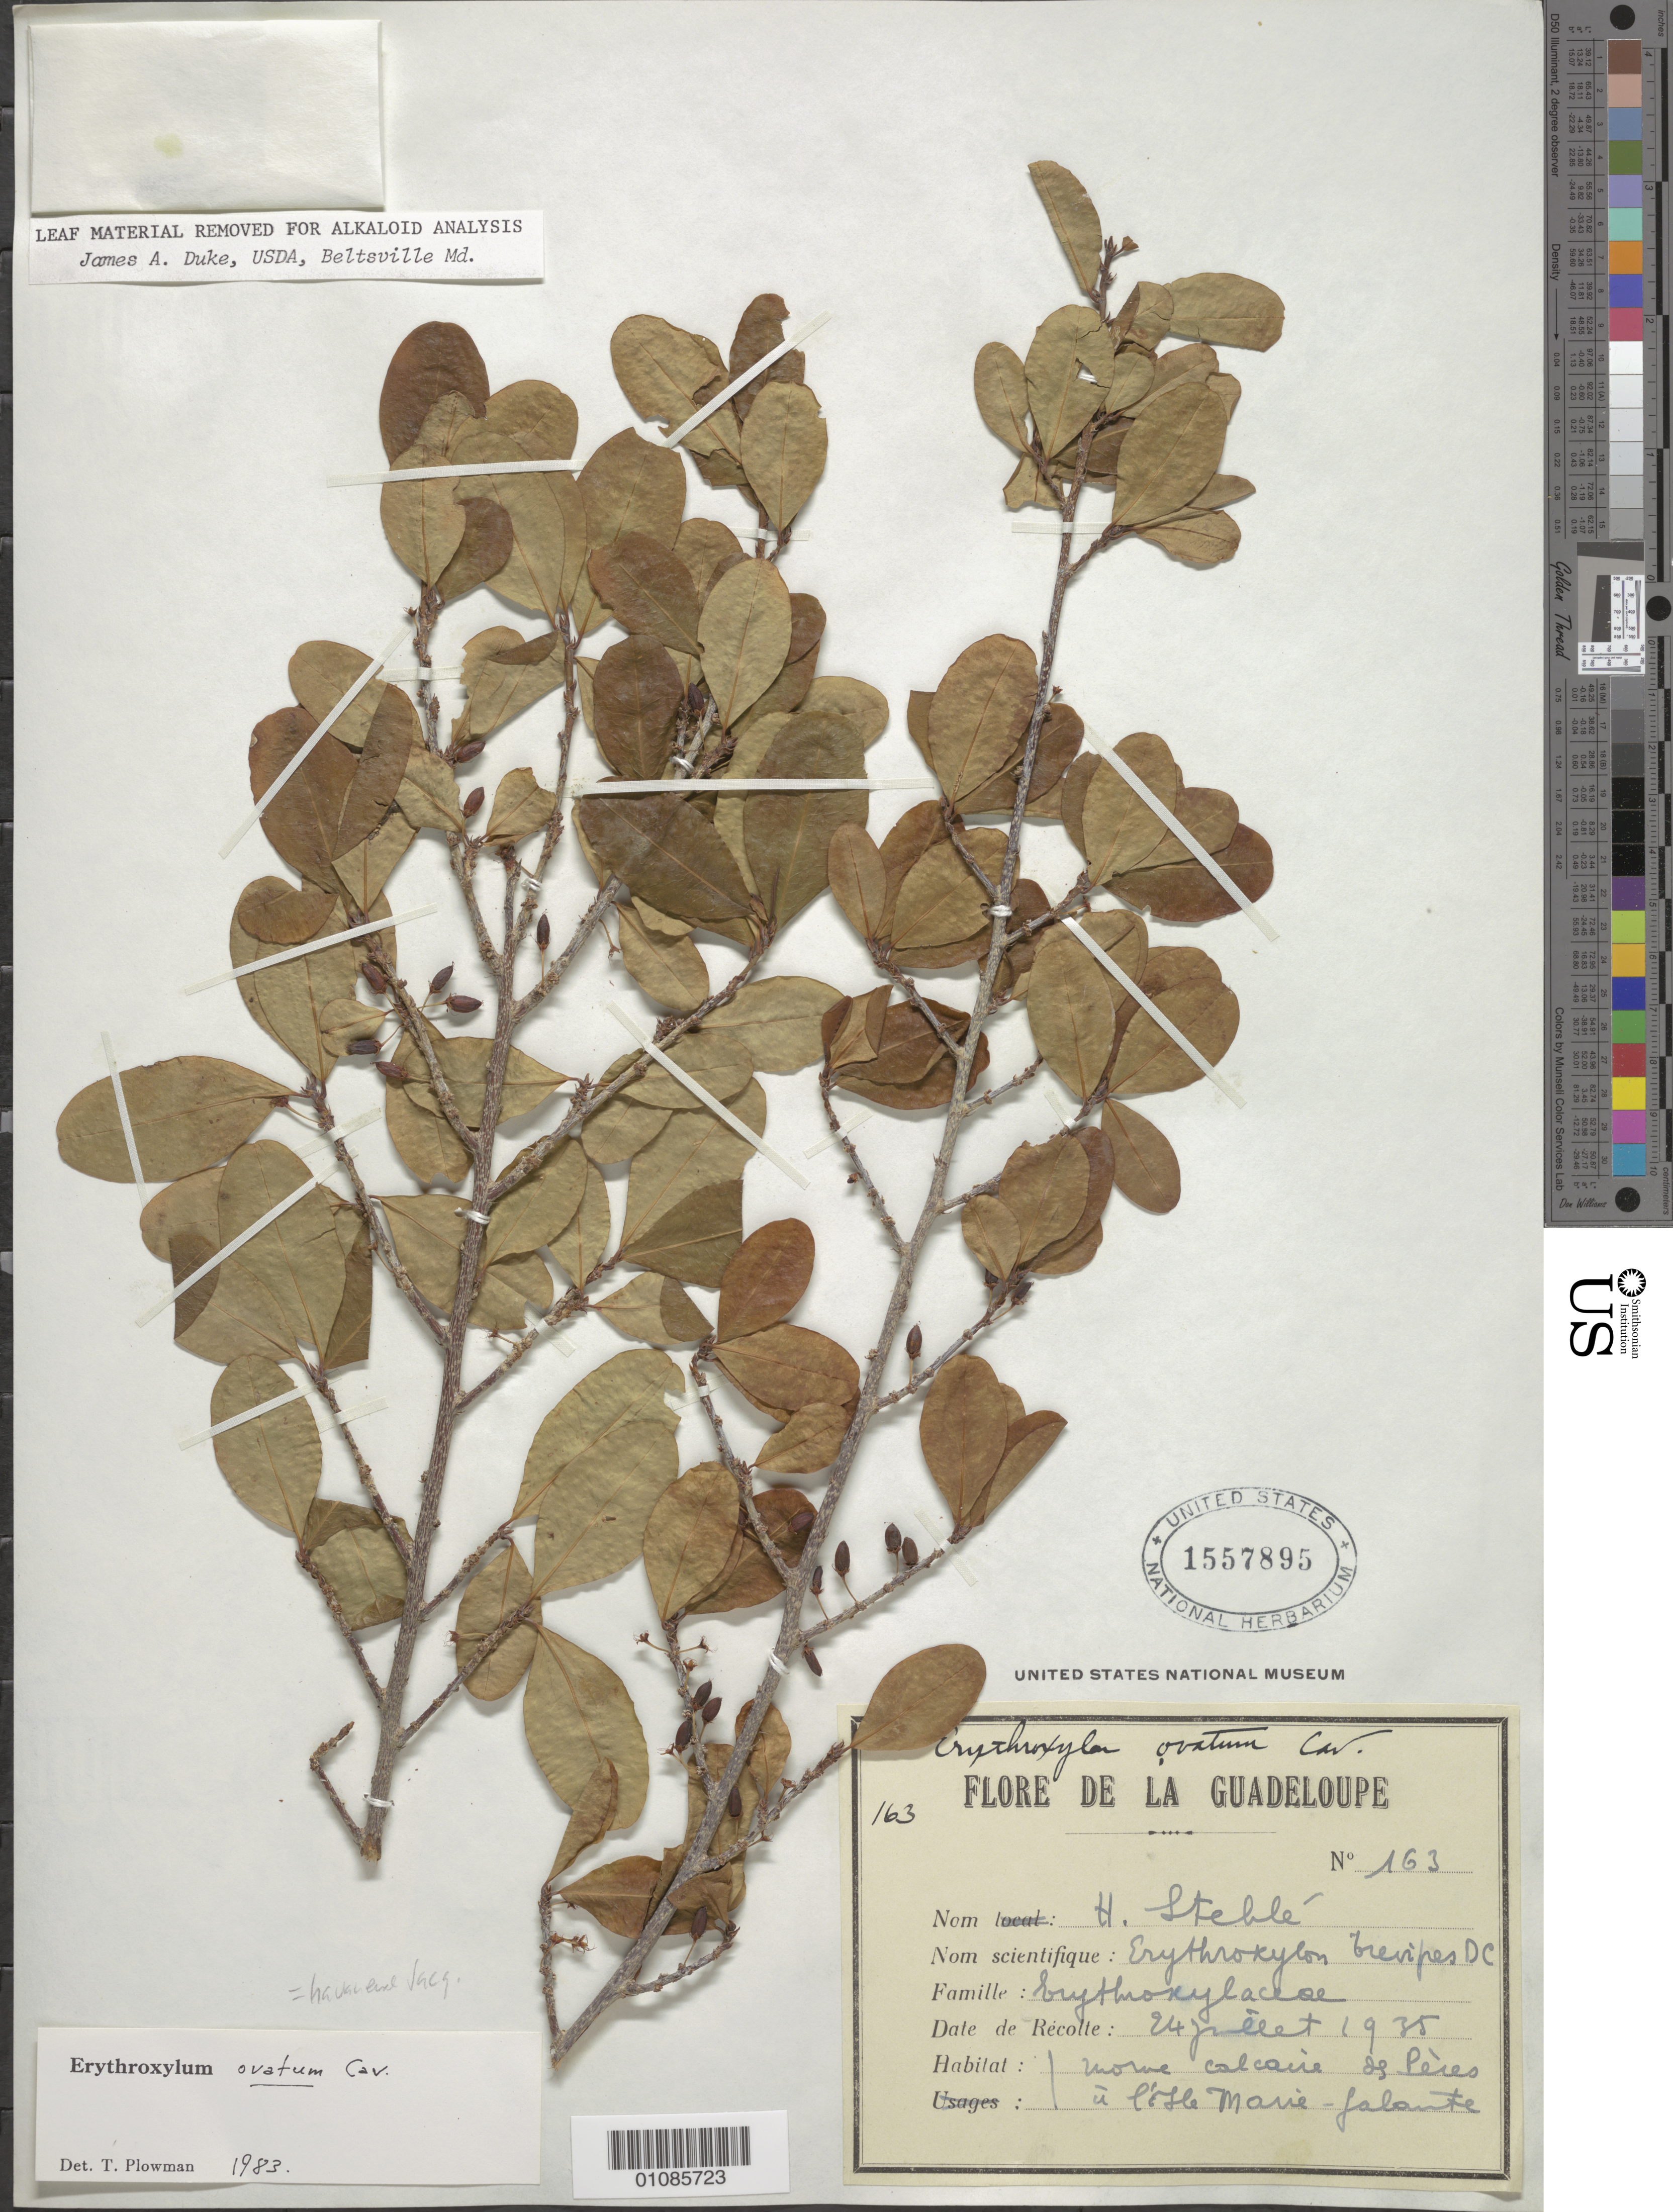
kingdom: Plantae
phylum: Tracheophyta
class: Magnoliopsida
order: Malpighiales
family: Erythroxylaceae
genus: Erythroxylum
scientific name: Erythroxylum havanense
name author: Jacq.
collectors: H. Stehlé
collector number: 163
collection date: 1935-07-24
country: Guadeloupe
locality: Guadeloupe. Morne calcaire de Pères ú l'Isle Marie-Galante.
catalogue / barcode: US 1557895